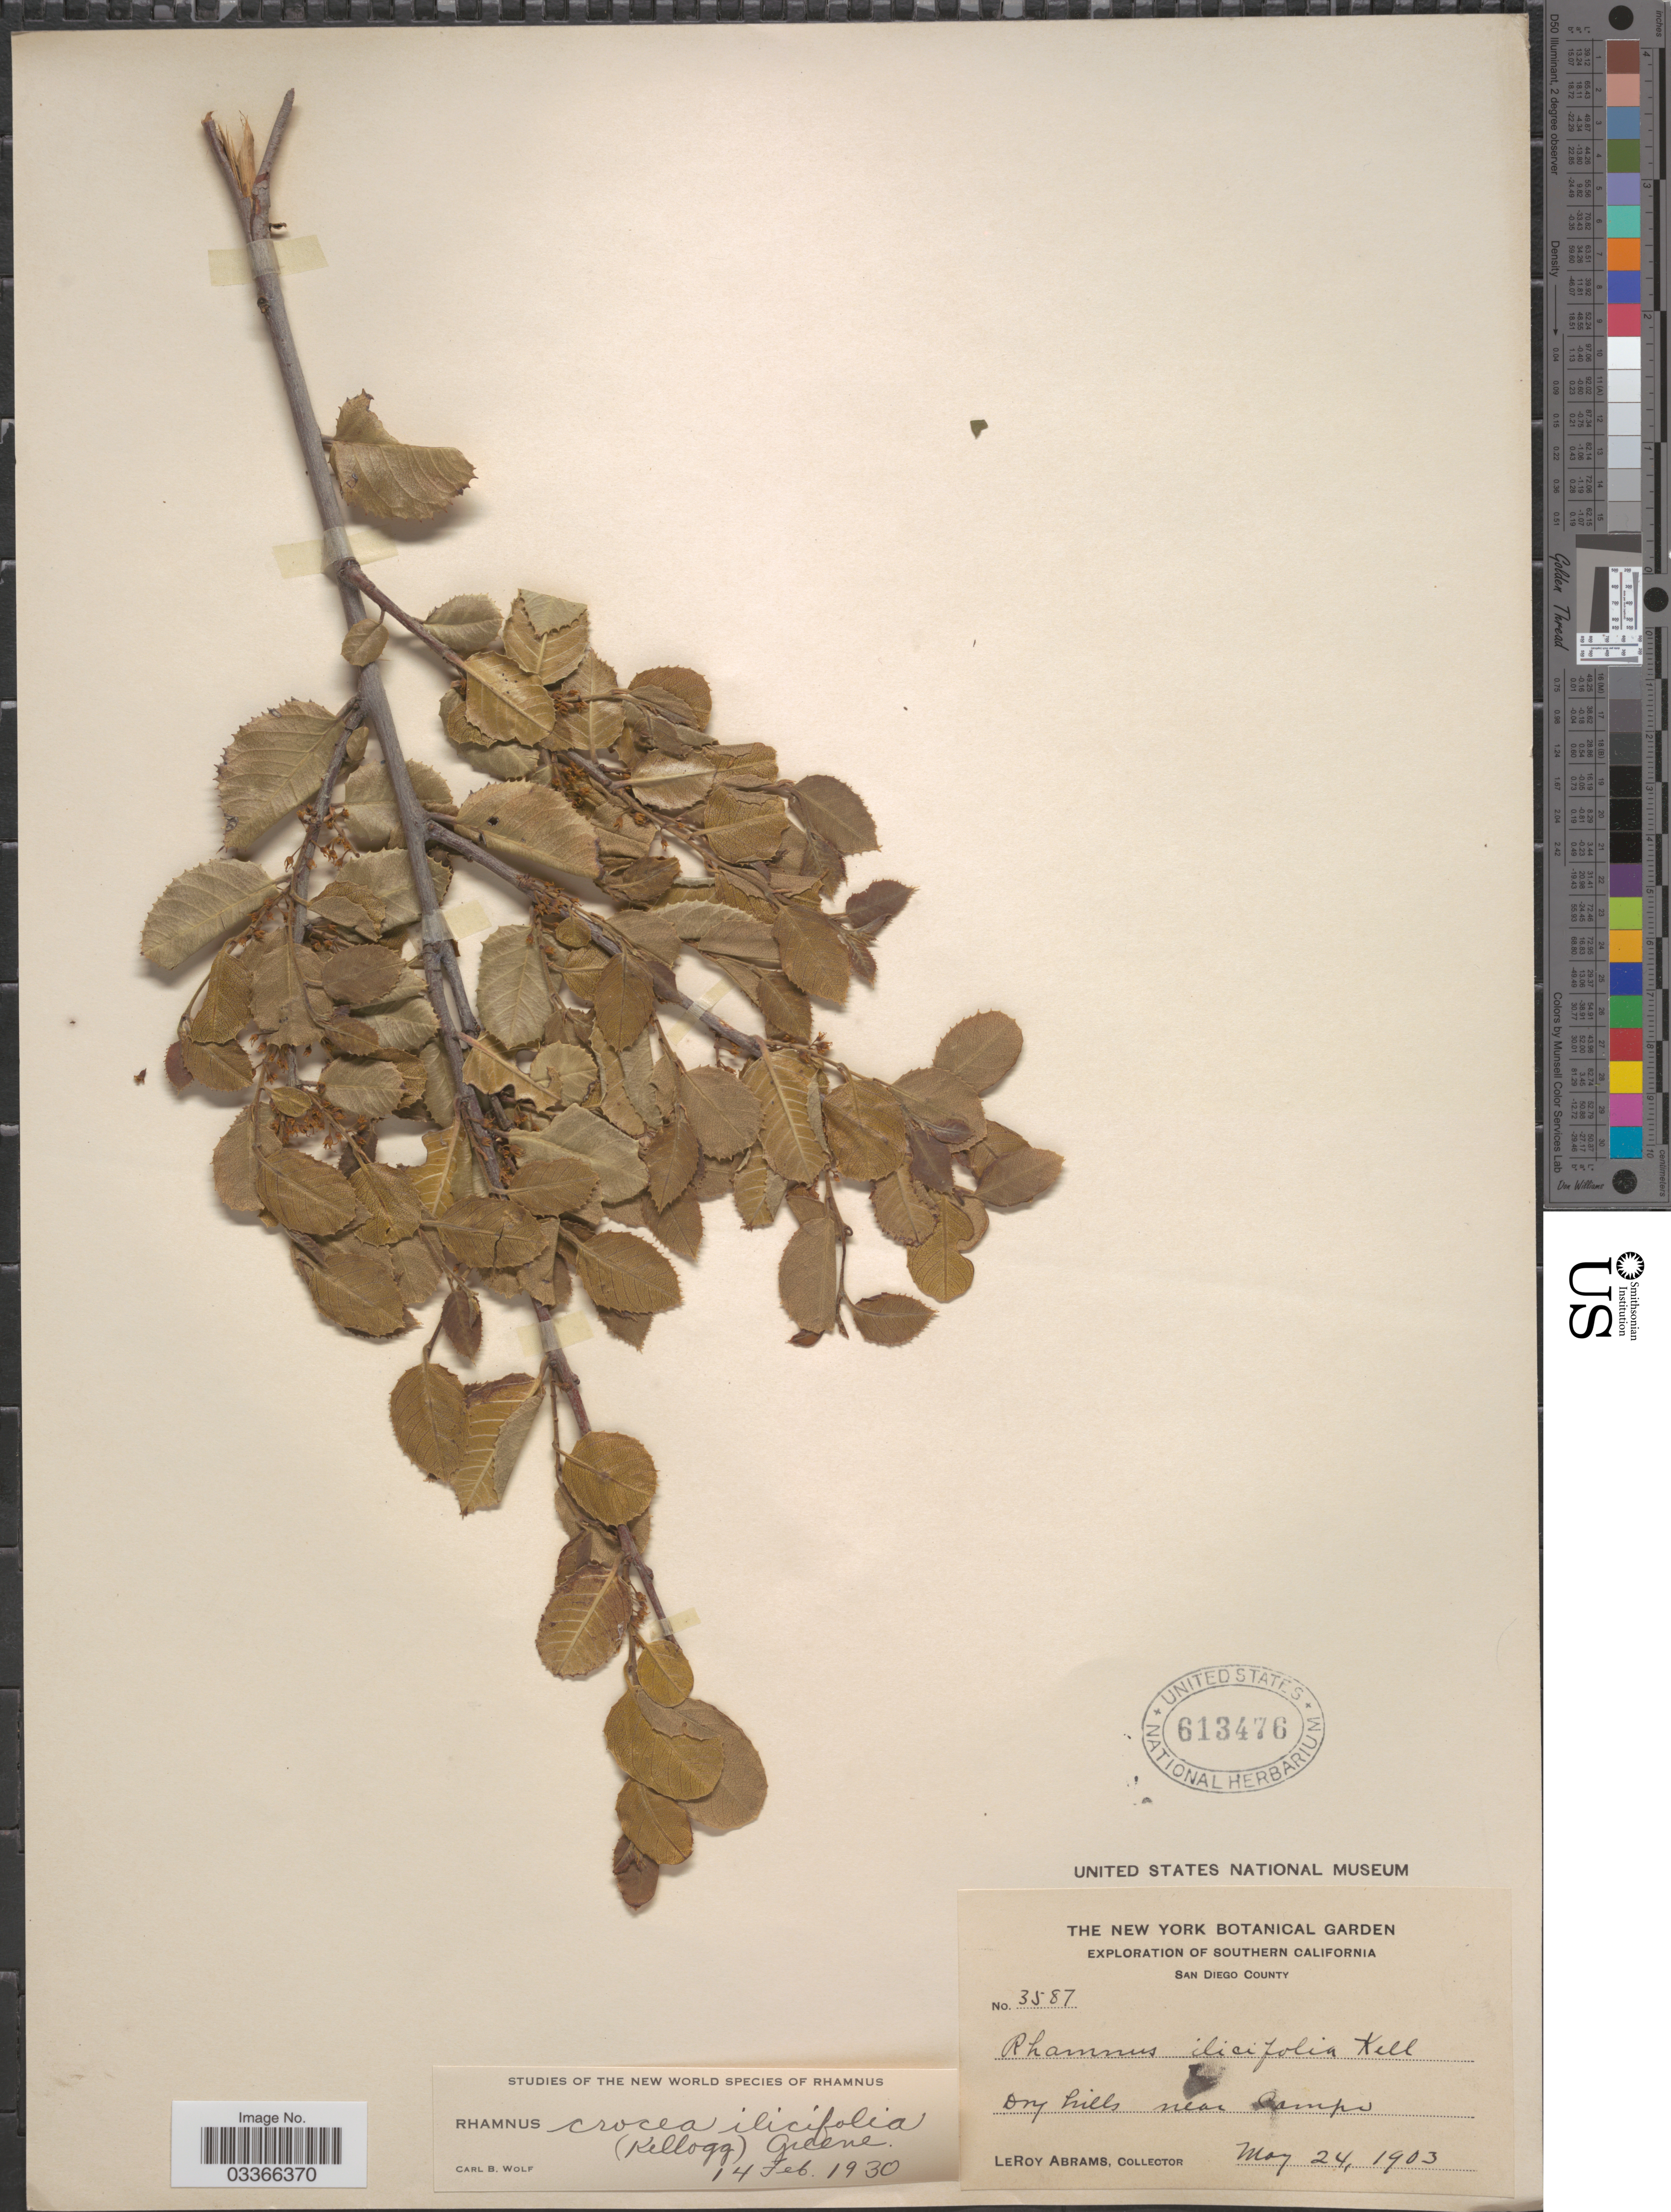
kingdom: Plantae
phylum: Tracheophyta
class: Magnoliopsida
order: Rosales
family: Rhamnaceae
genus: Rhamnus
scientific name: Rhamnus crocea var. ilicifolia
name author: (Kellogg) Greene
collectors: L. Abrams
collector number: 3587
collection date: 1903-05-24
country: United States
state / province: California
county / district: San Diego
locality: Southern California. San Diego County. Near Camps.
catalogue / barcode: US 613476